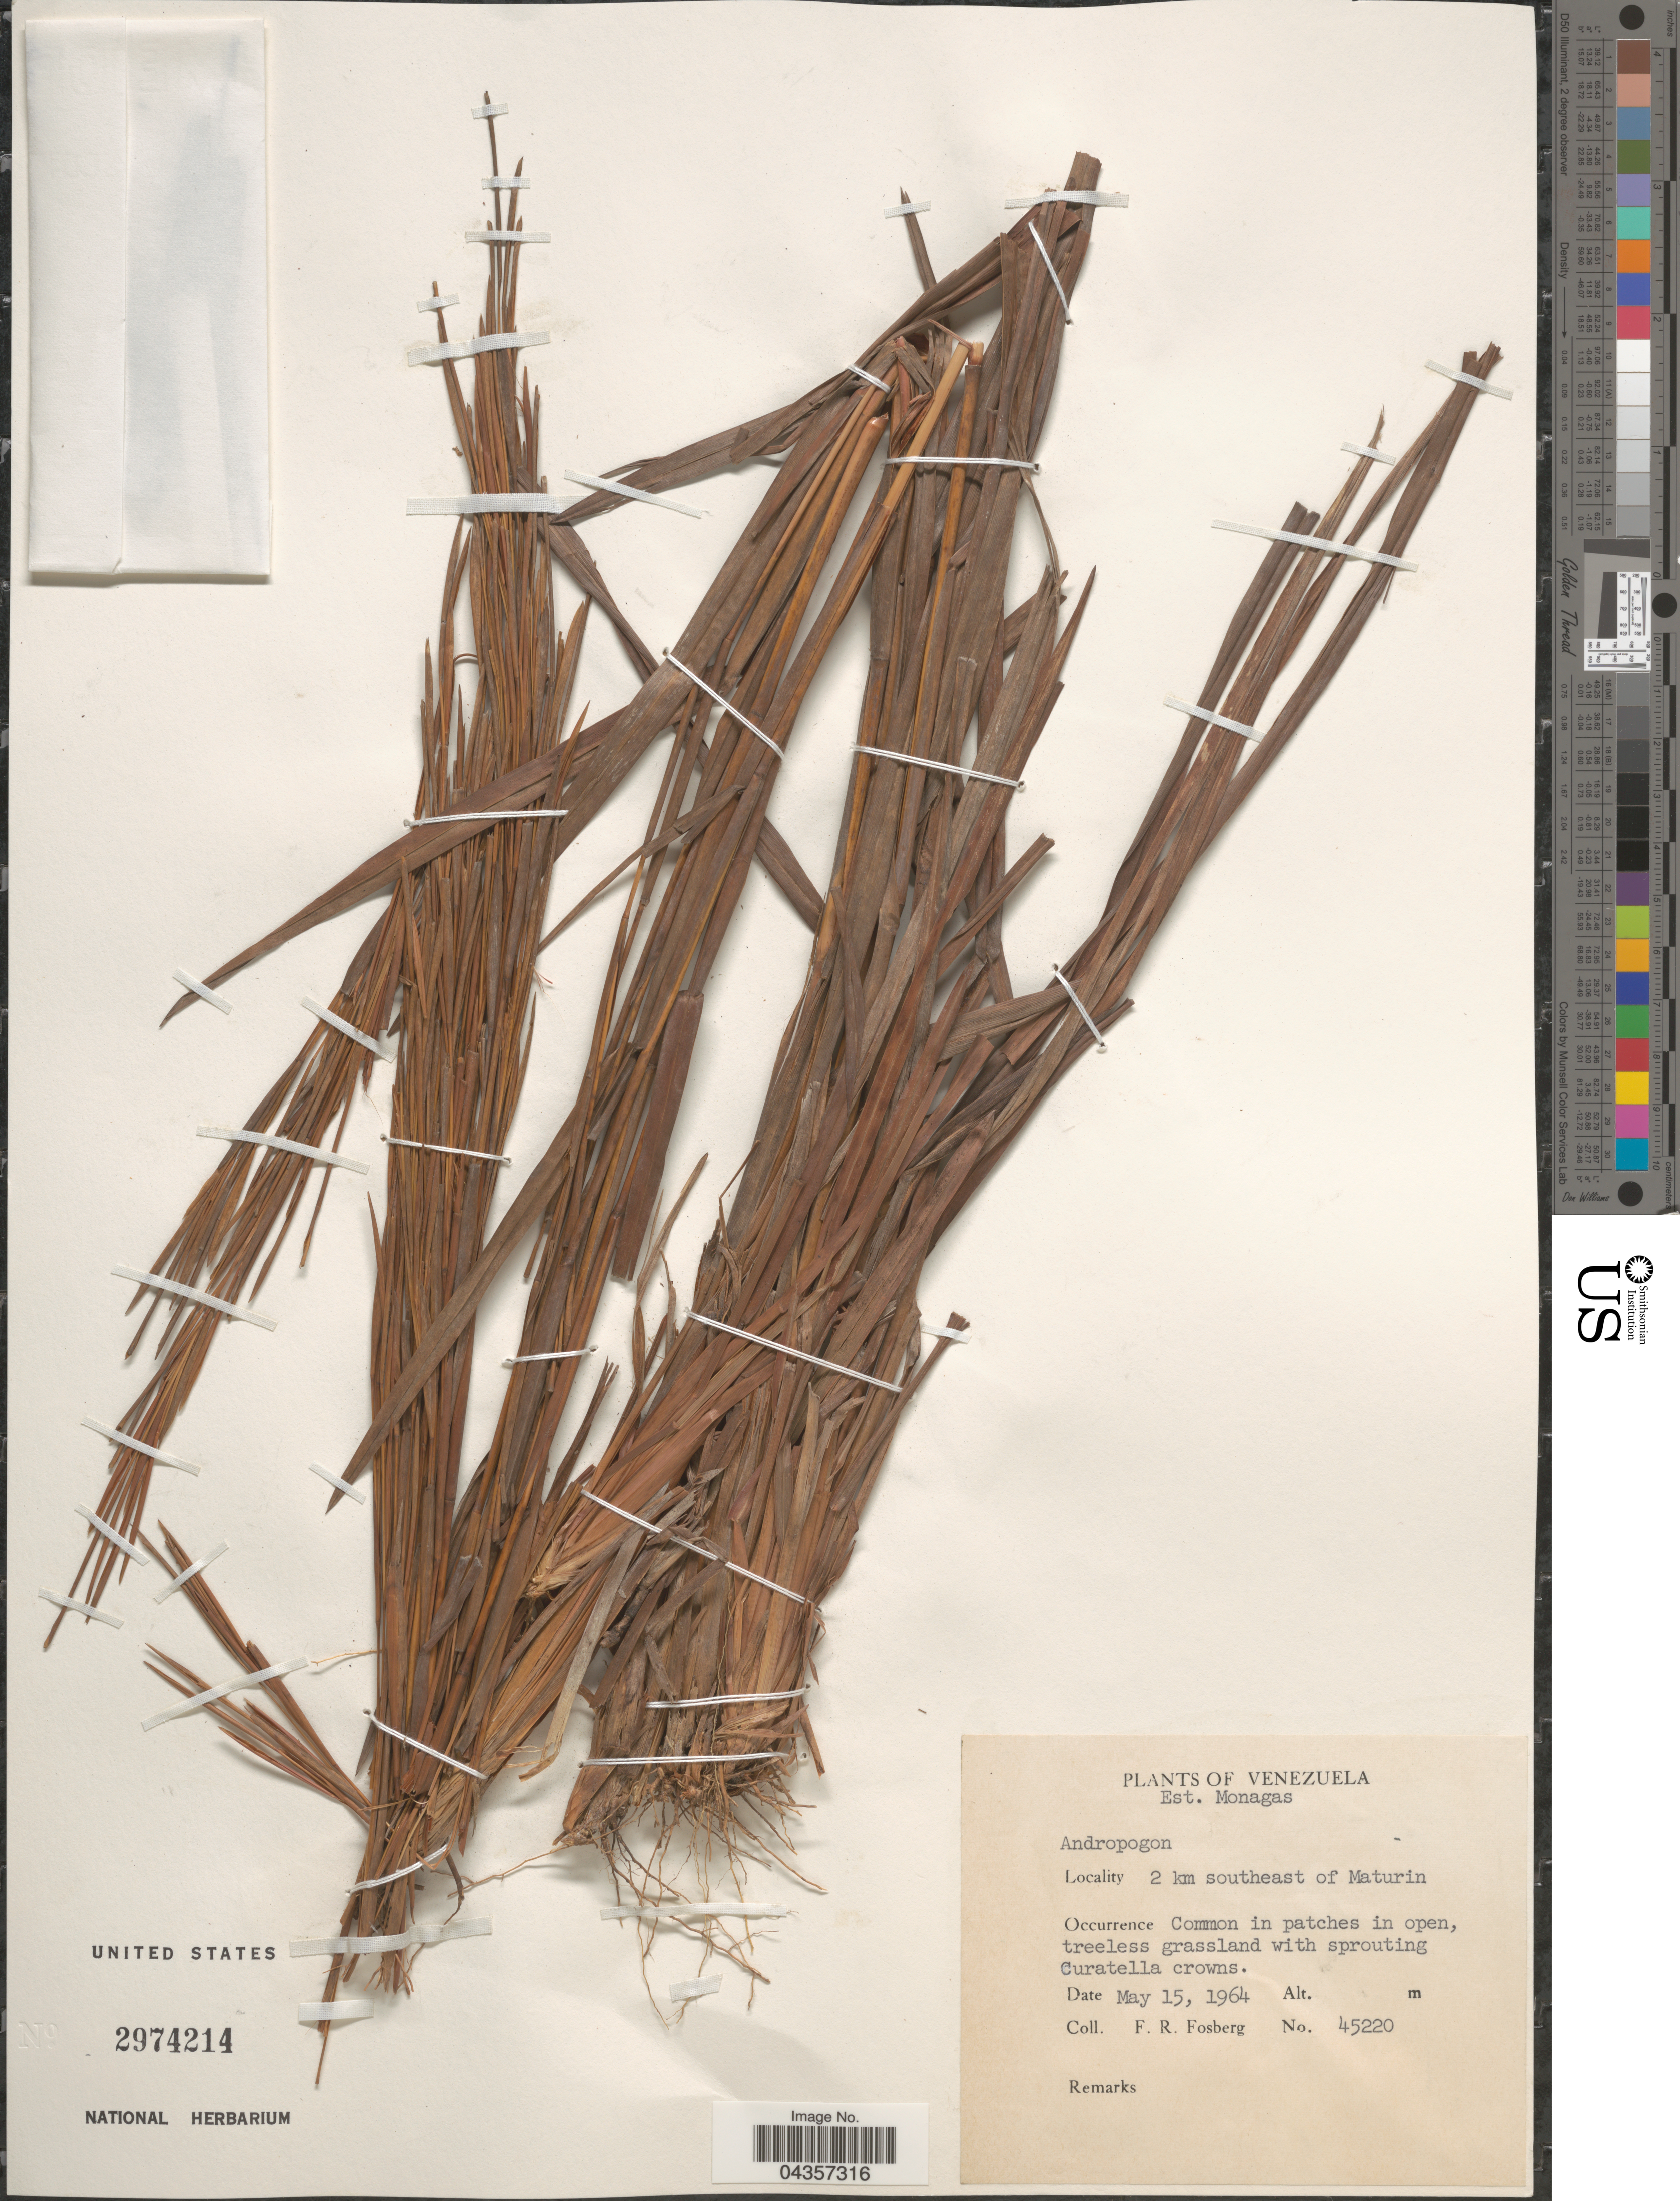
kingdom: Plantae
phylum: Tracheophyta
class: Liliopsida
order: Poales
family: Poaceae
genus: Schizachyrium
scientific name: Schizachyrium sp.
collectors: F. R. Fosberg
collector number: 45220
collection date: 1964-05-15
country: Venezuela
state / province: Monagas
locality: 2 km southeast of Maturin.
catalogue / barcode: US 2974214